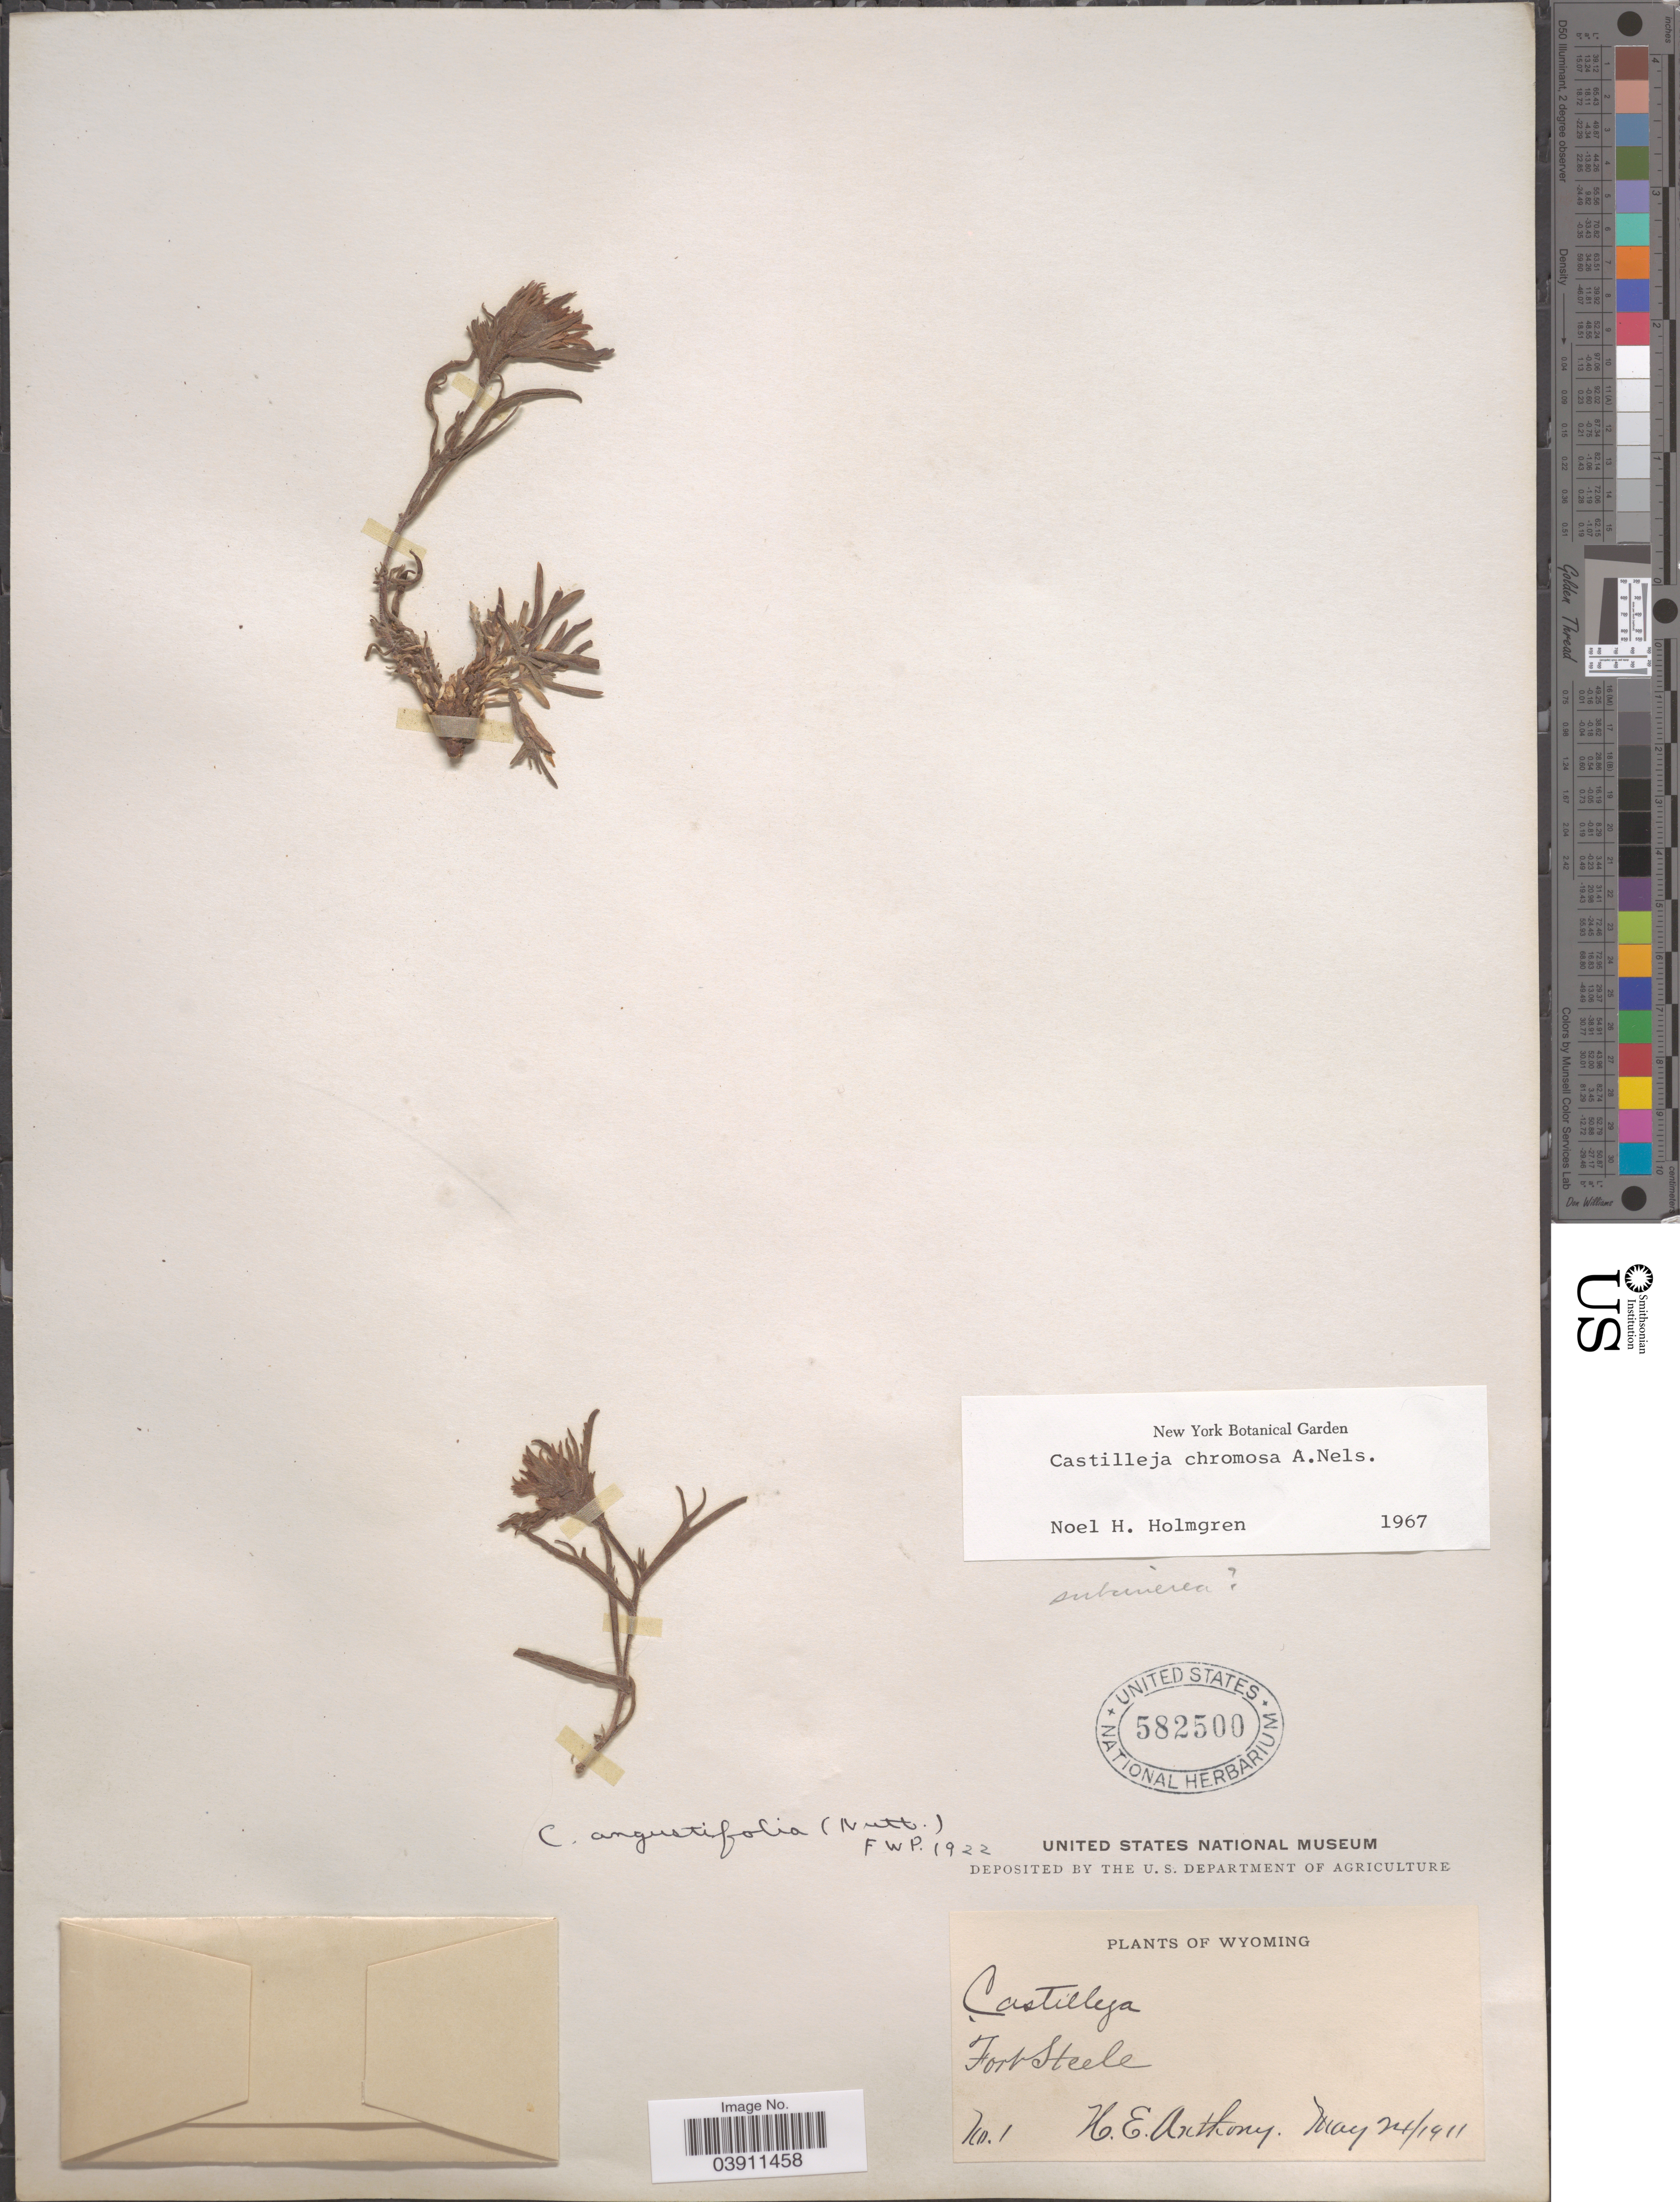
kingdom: Plantae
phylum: Tracheophyta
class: Magnoliopsida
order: Lamiales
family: Orobanchaceae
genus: Castilleja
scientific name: Castilleja chromosa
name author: A. Nelson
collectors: H. E. Anthony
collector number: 1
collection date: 1911-05-24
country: United States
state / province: Wyoming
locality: Fort Steele.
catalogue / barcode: US 582500